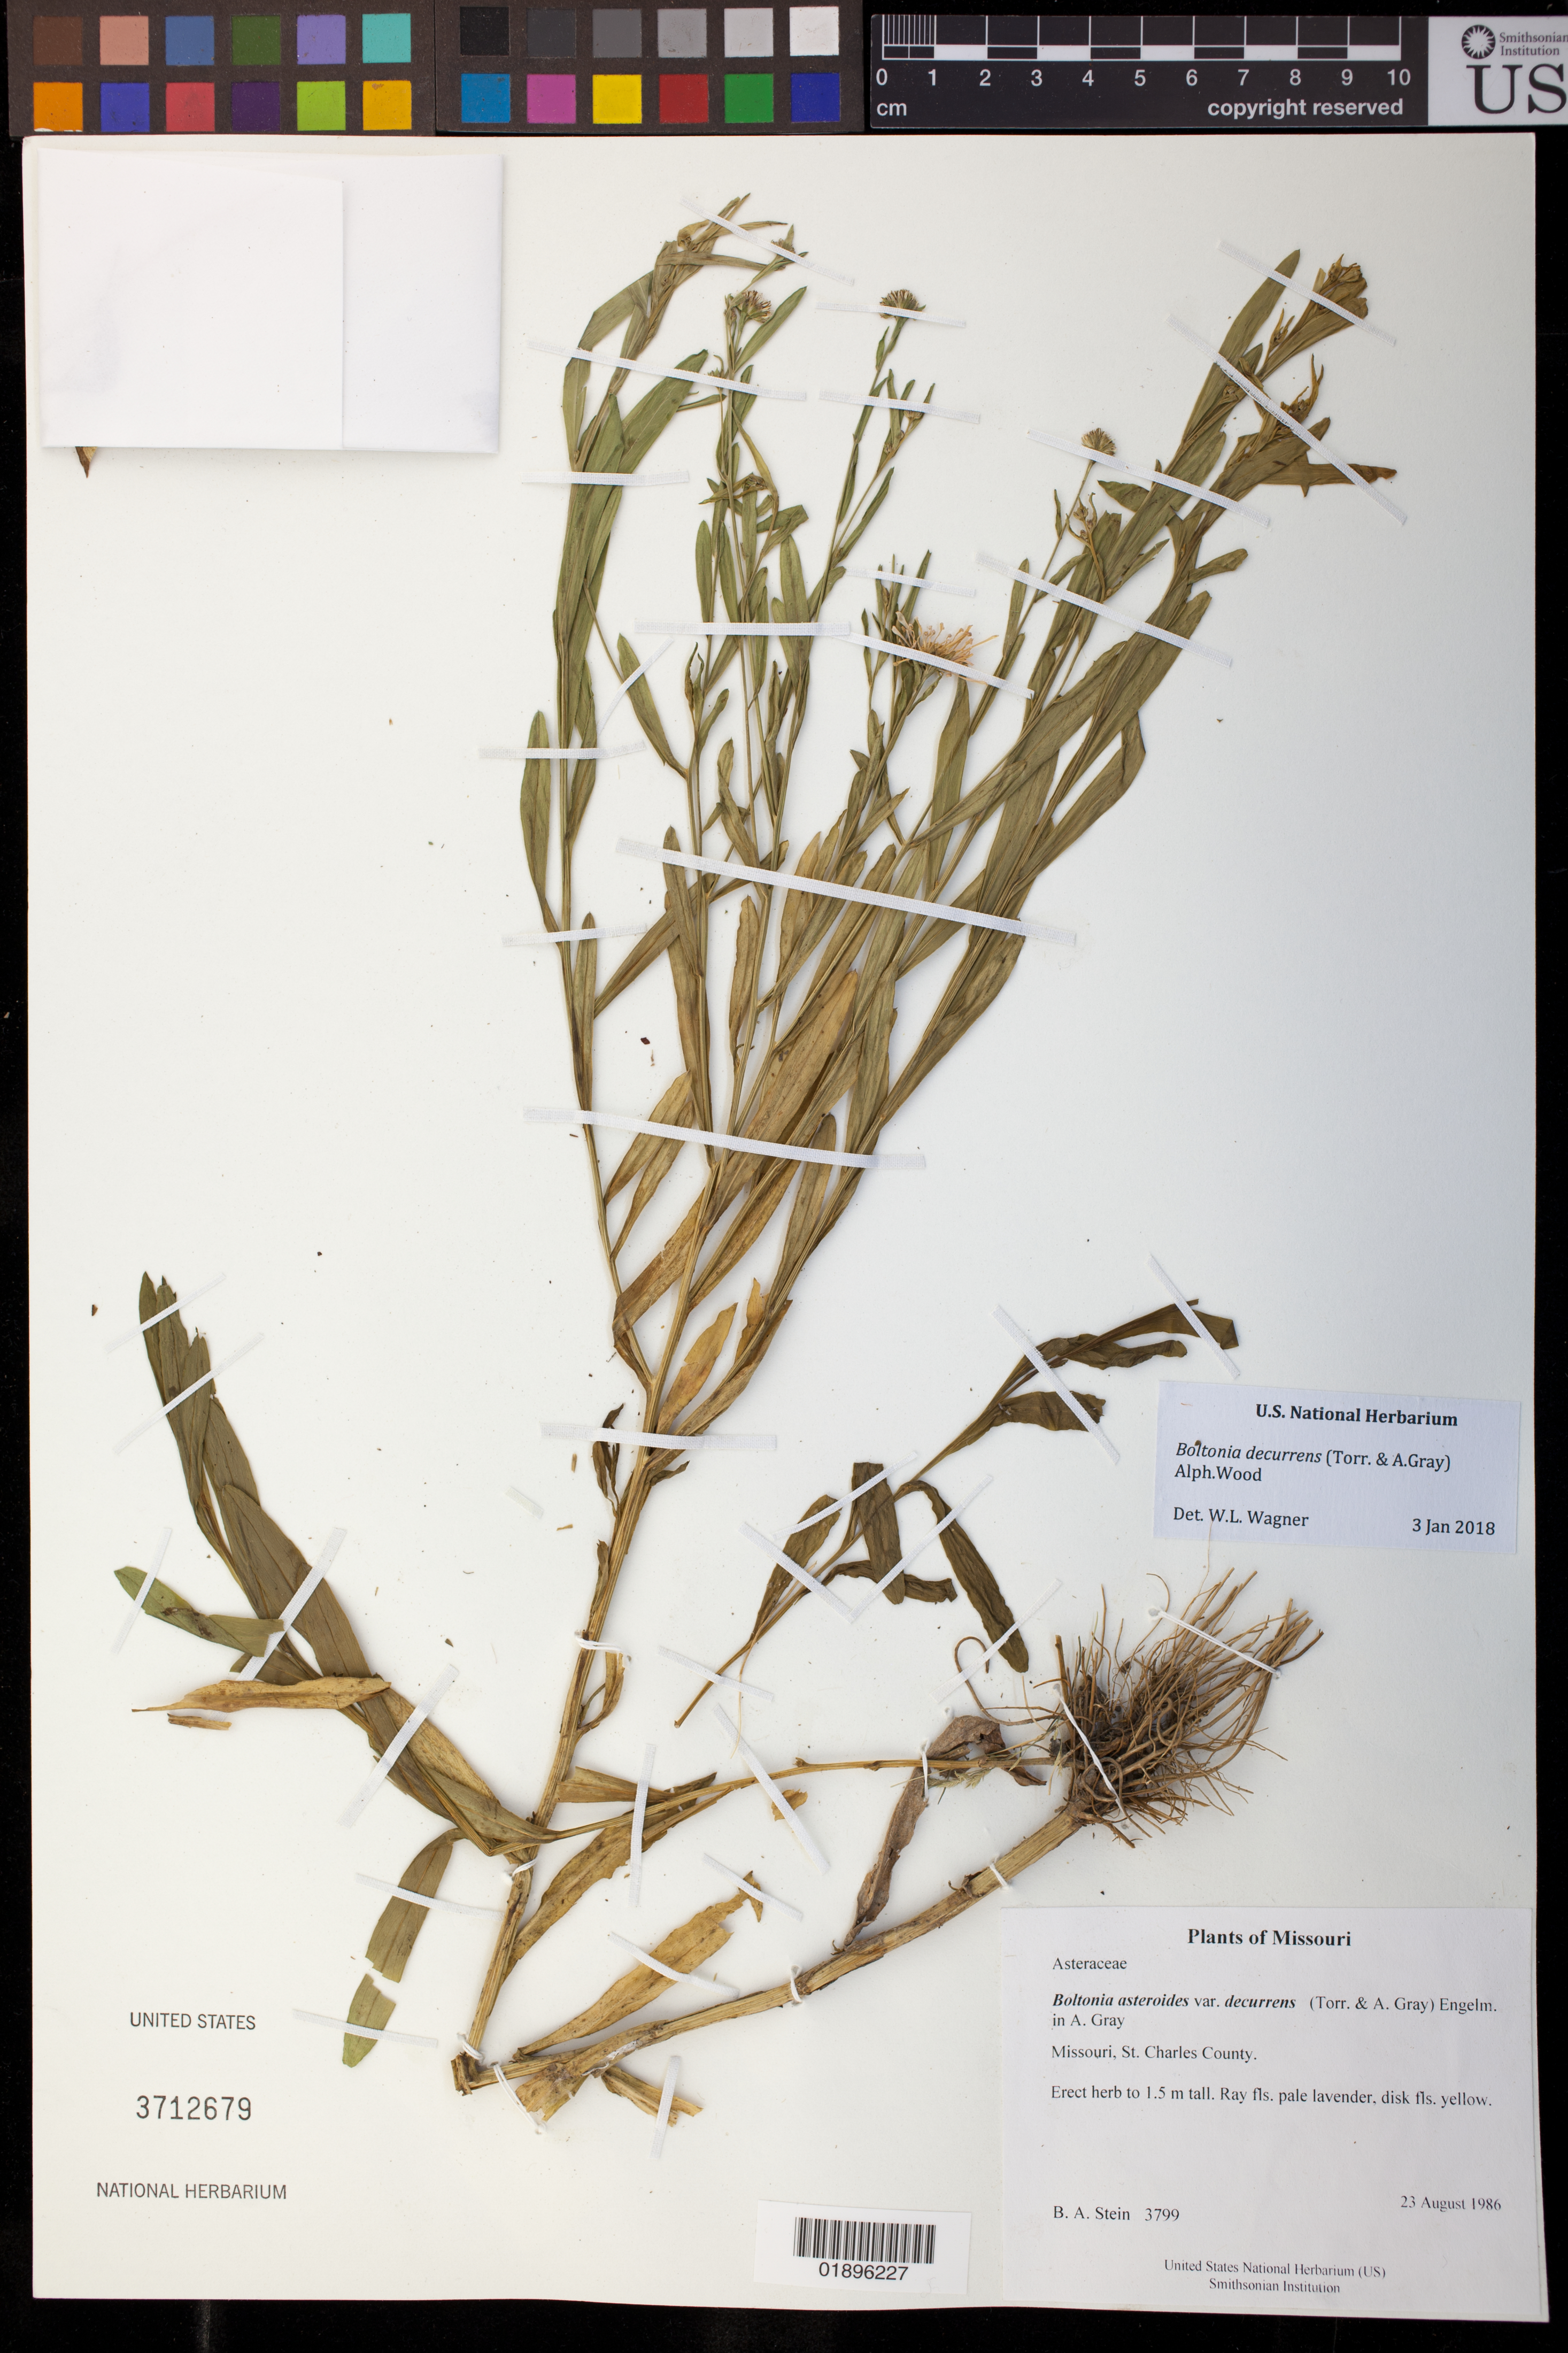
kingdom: Plantae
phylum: Tracheophyta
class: Magnoliopsida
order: Asterales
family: Asteraceae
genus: Boltonia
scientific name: Boltonia decurrens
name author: (Torr. & A. Gray) Alph. Wood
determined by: Wagner, W. L., (BOT), Smithsonian Institution - National Museum of Natural History (UNITED STATES)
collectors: B. A. Stein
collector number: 3799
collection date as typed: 23 August 1986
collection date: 1986-08-23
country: United States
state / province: Missouri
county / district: St. Charles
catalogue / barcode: US 3712679